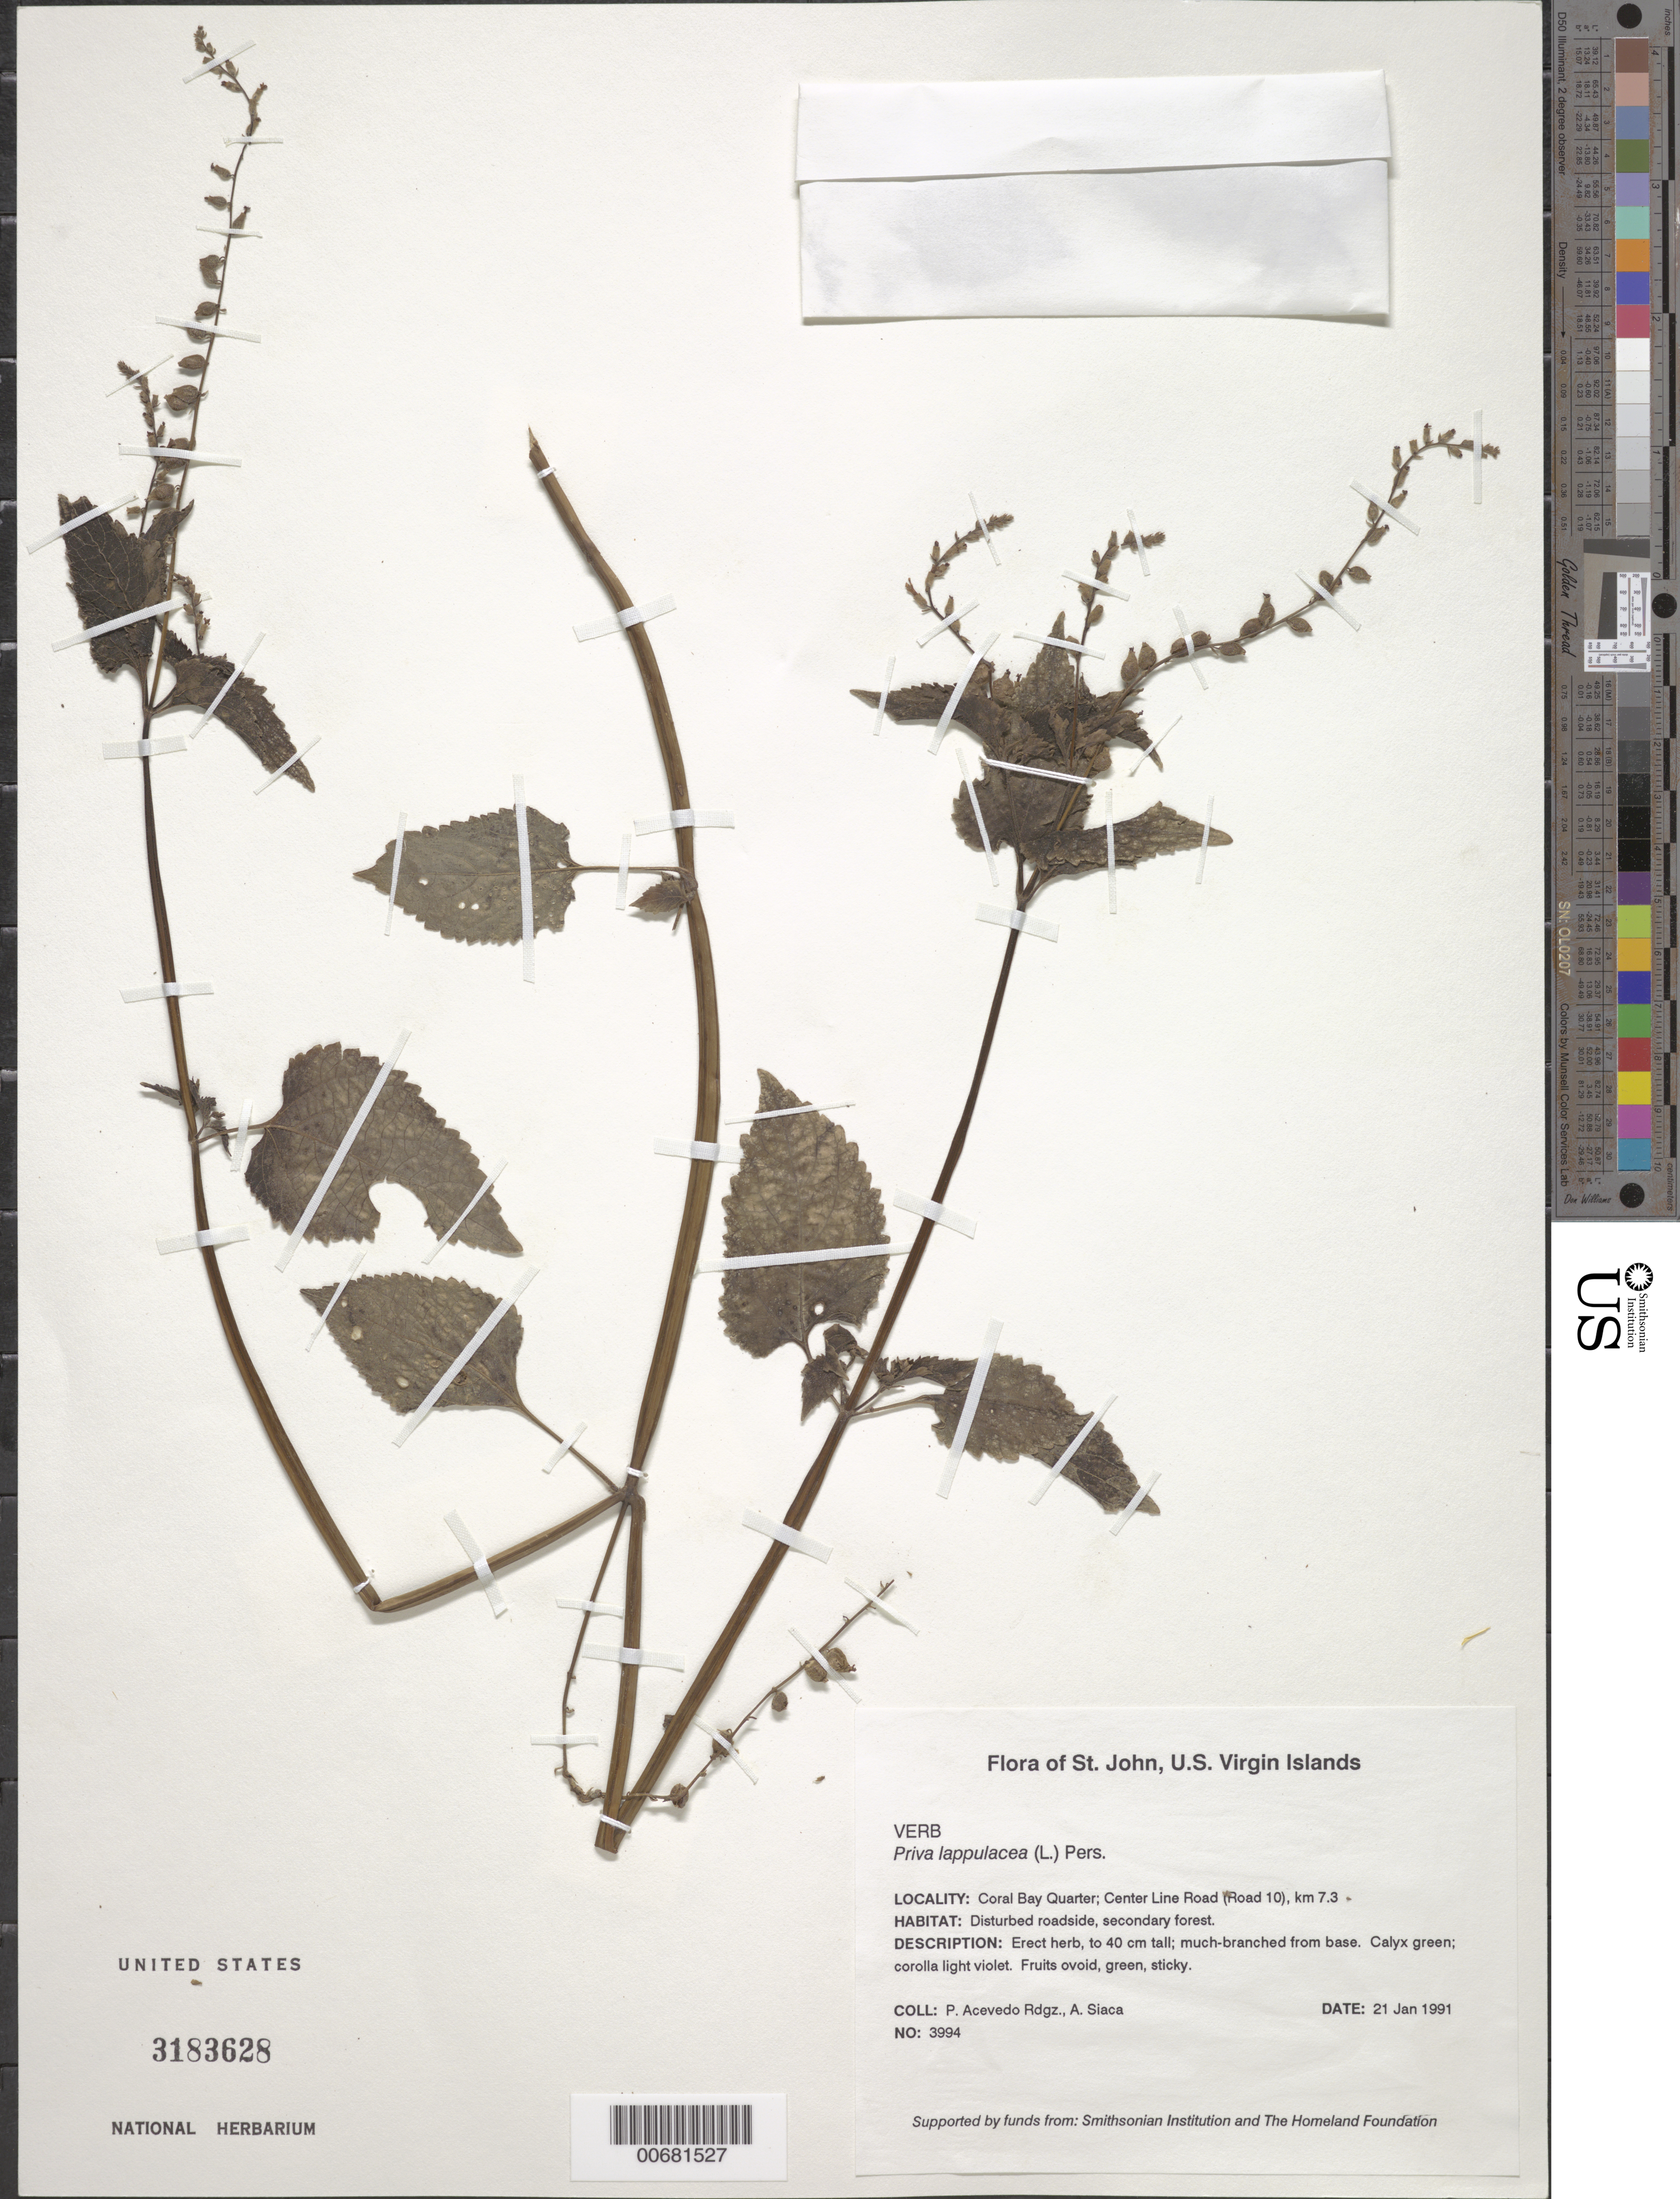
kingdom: Plantae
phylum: Tracheophyta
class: Magnoliopsida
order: Lamiales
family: Verbenaceae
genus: Priva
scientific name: Priva lappulacea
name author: (L.) Pers.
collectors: P. Acevedo-Rodr. & A. Siaca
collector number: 3994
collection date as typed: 21 Jan 1991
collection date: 1991-01-21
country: U.S. Virgin Islands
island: St. John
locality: Coral Bay Quarter; Center Line Road (Road 10), km 7.3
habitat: Disturbed roadside, secondary forest.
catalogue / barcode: US 3183628